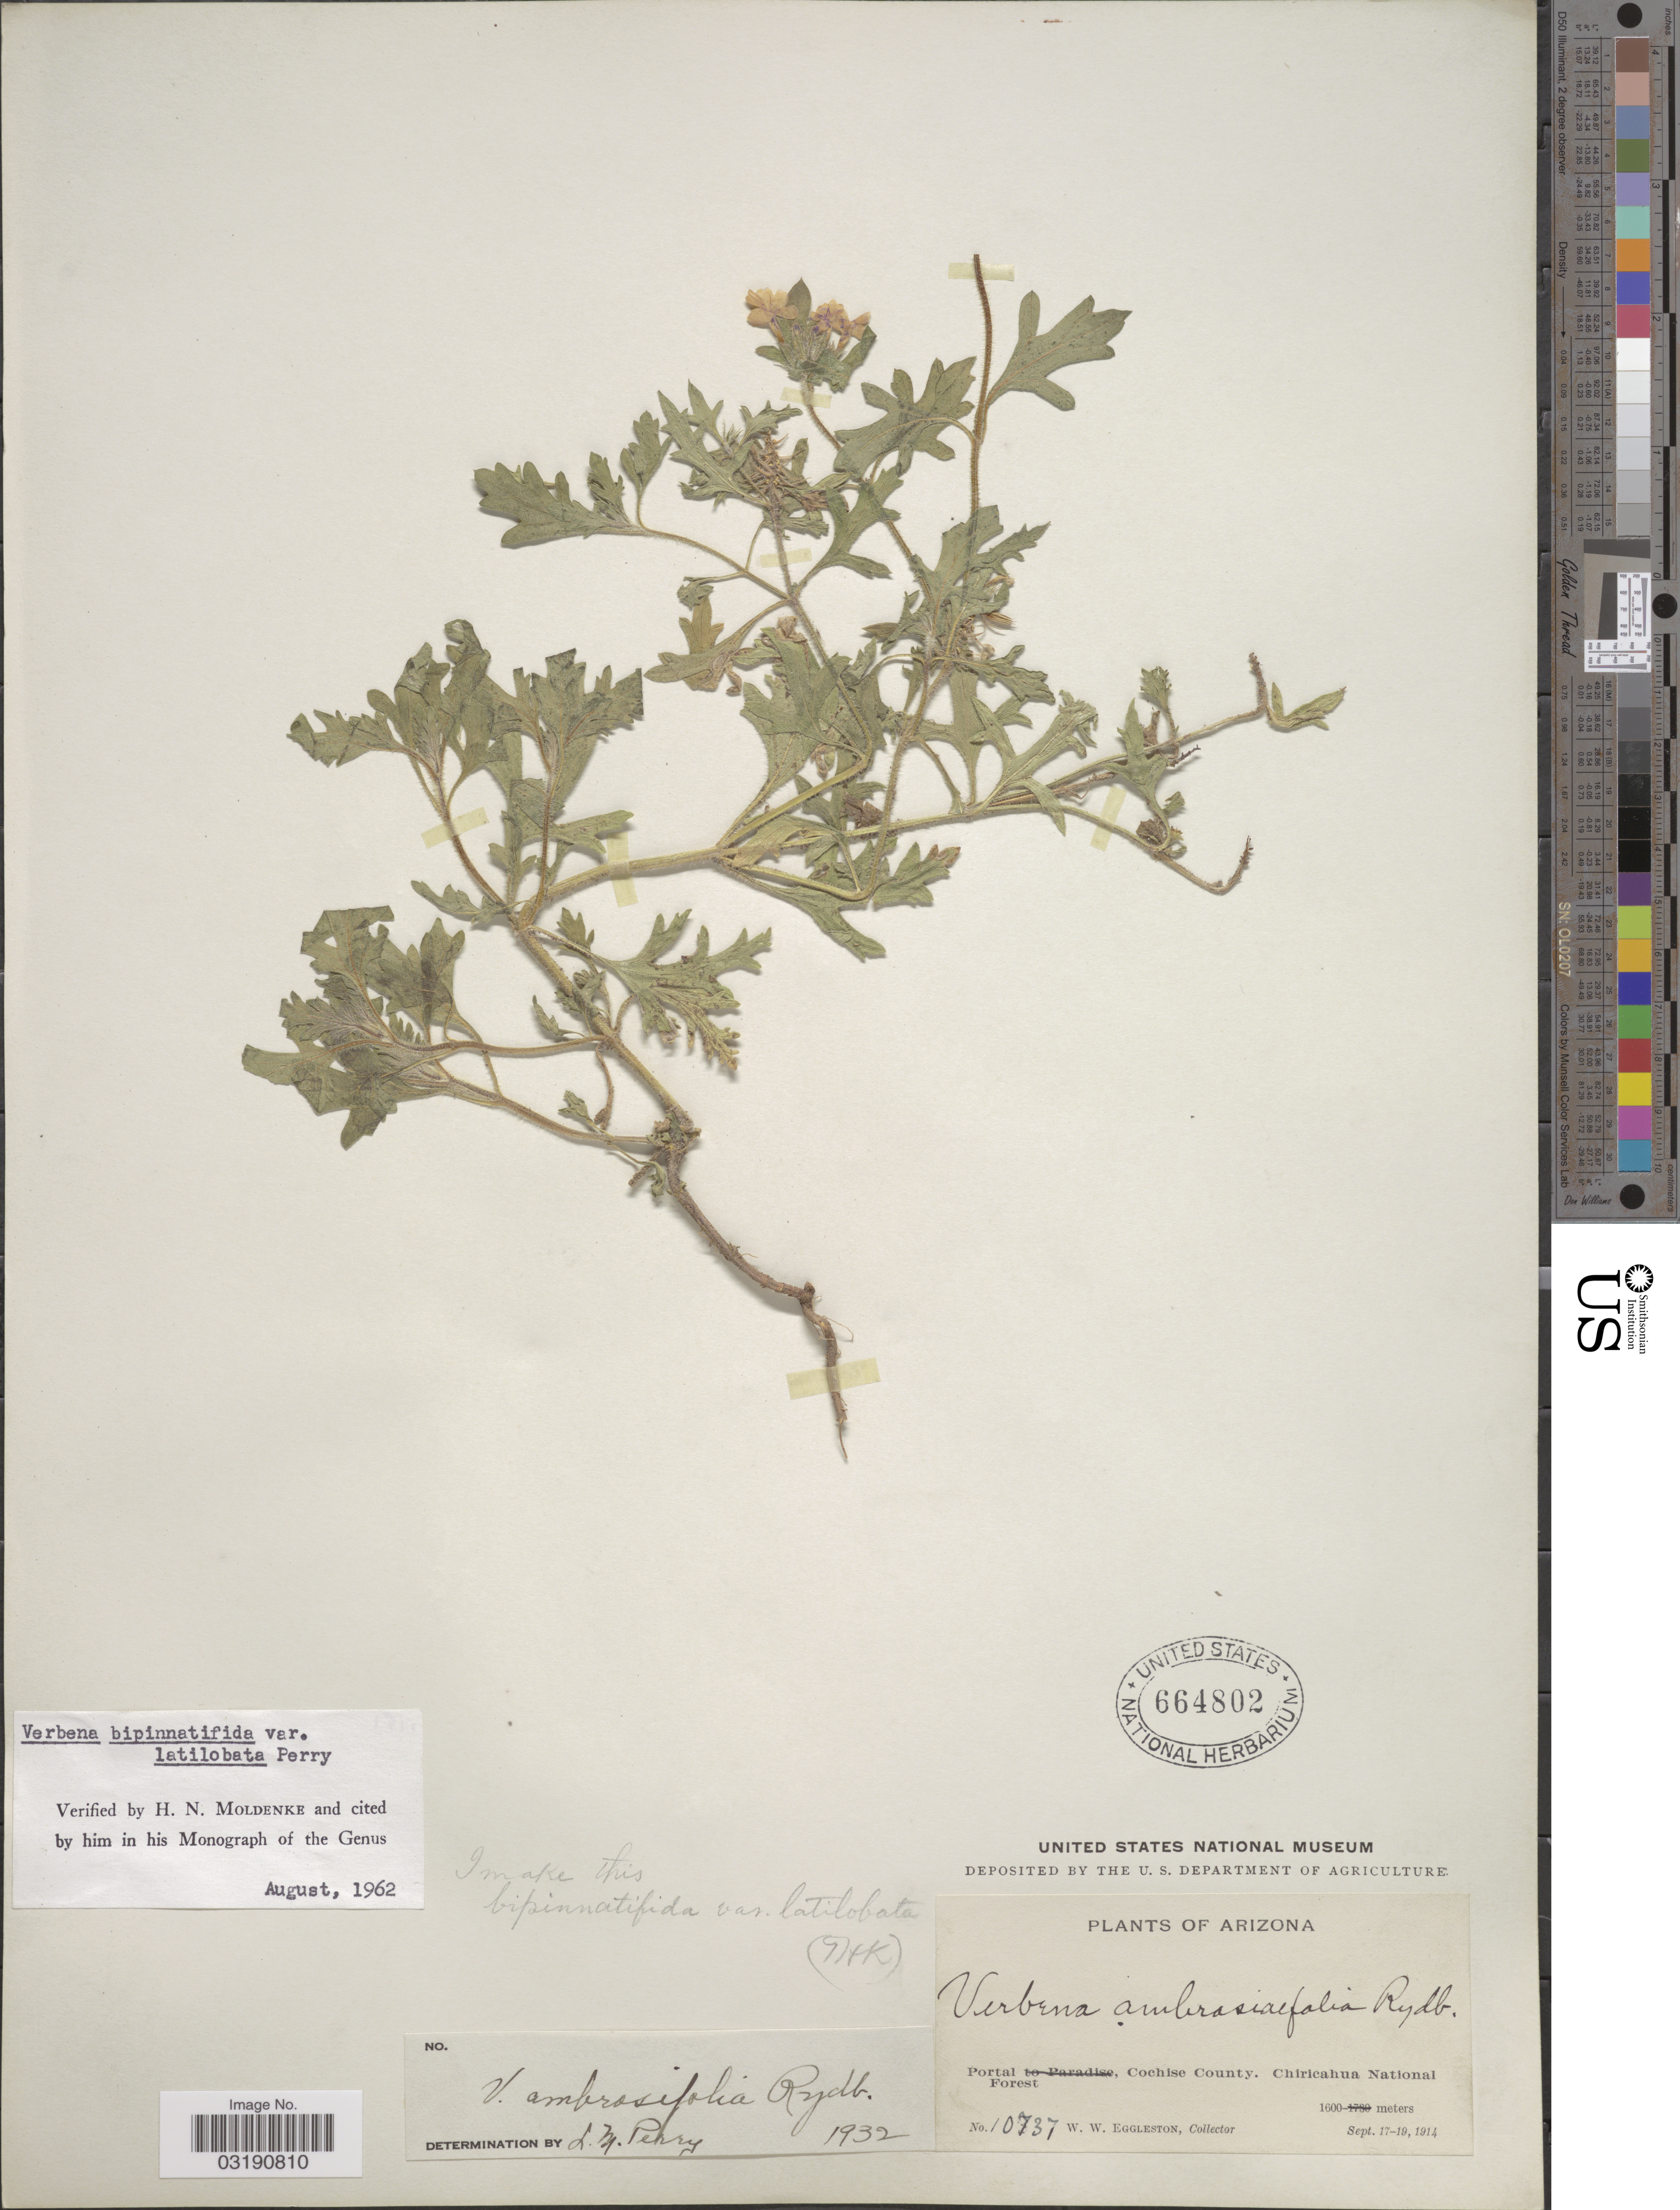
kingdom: Plantae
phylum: Tracheophyta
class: Magnoliopsida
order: Lamiales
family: Verbenaceae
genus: Verbena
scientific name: Verbena bipinnatifida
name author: (Schauer) Nutt.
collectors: W. W. Eggleston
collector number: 10737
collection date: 1914-09-17/1914-09-19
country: United States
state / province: Arizona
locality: Portal, Cochise County, Chiricahua National Forest.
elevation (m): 1600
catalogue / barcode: US 664802